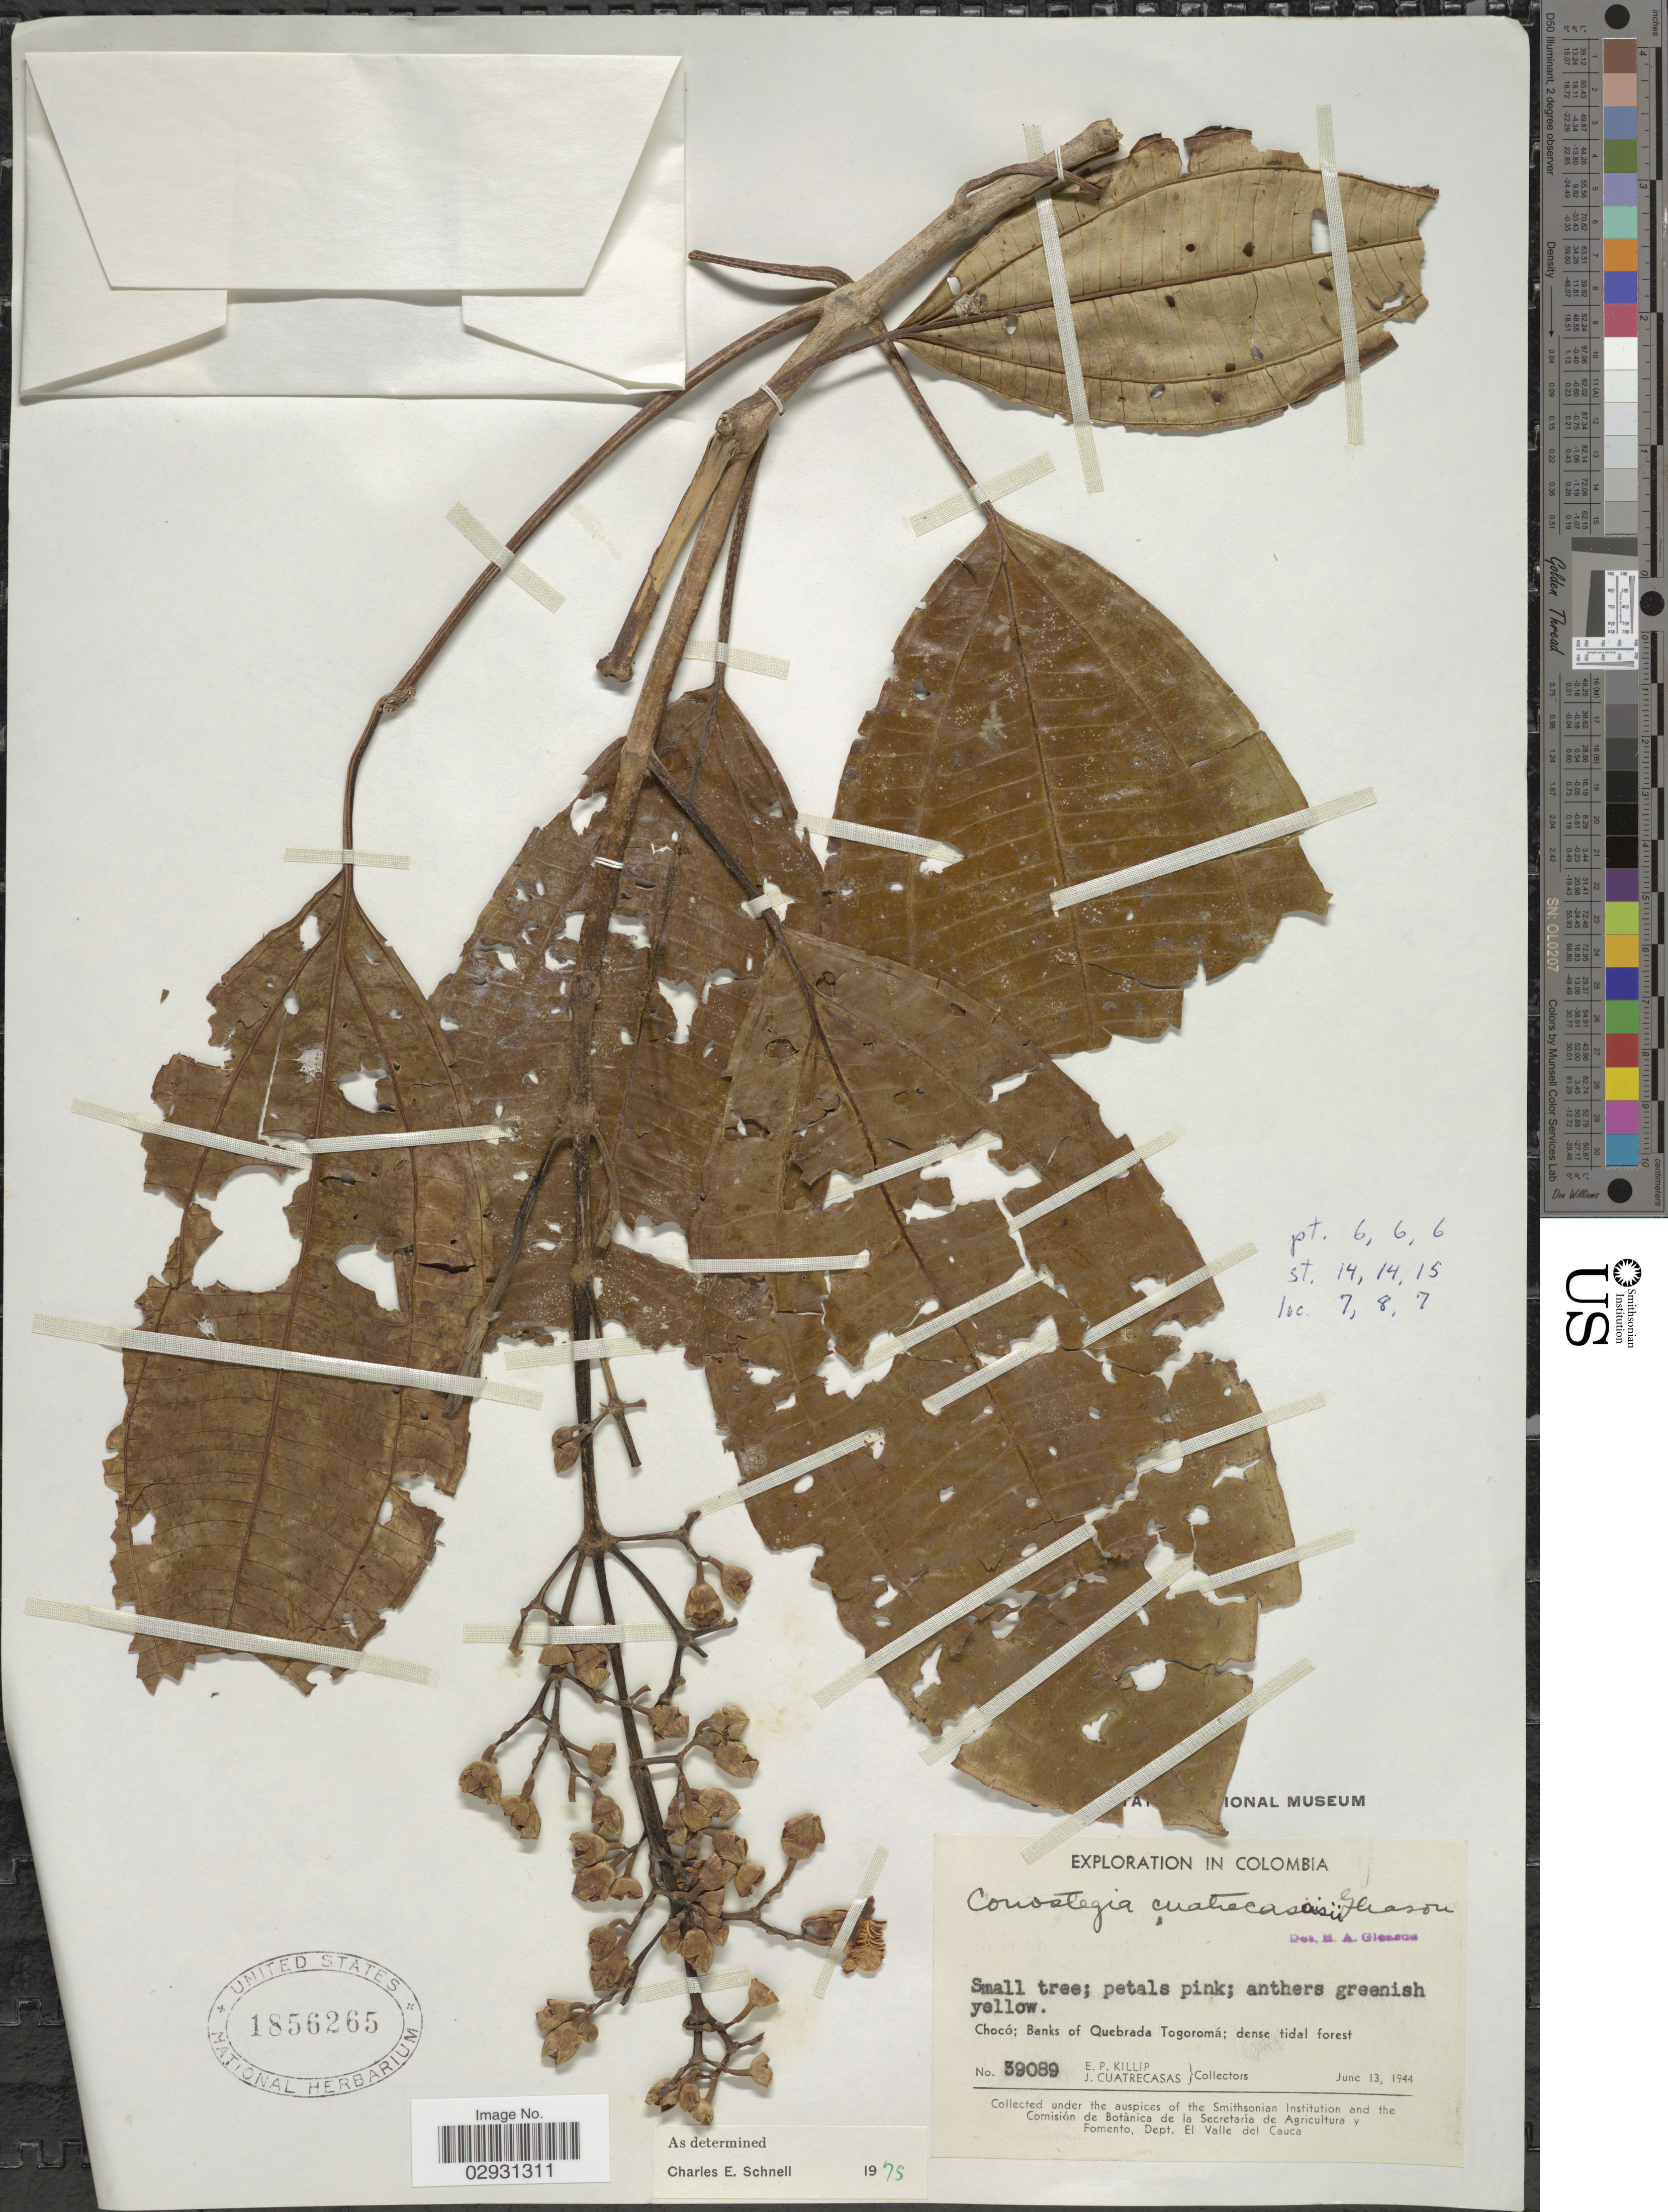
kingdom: Plantae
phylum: Tracheophyta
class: Magnoliopsida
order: Myrtales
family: Melastomataceae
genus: Conostegia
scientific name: Conostegia cuatrecasasii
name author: Gleason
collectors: E. P. Killip & J. Cuatrecasas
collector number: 39089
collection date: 1944-06-13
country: Colombia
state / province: Chocó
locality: Banks of Quebrada Togoromá; dense tidal forest.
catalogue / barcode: US 1856265